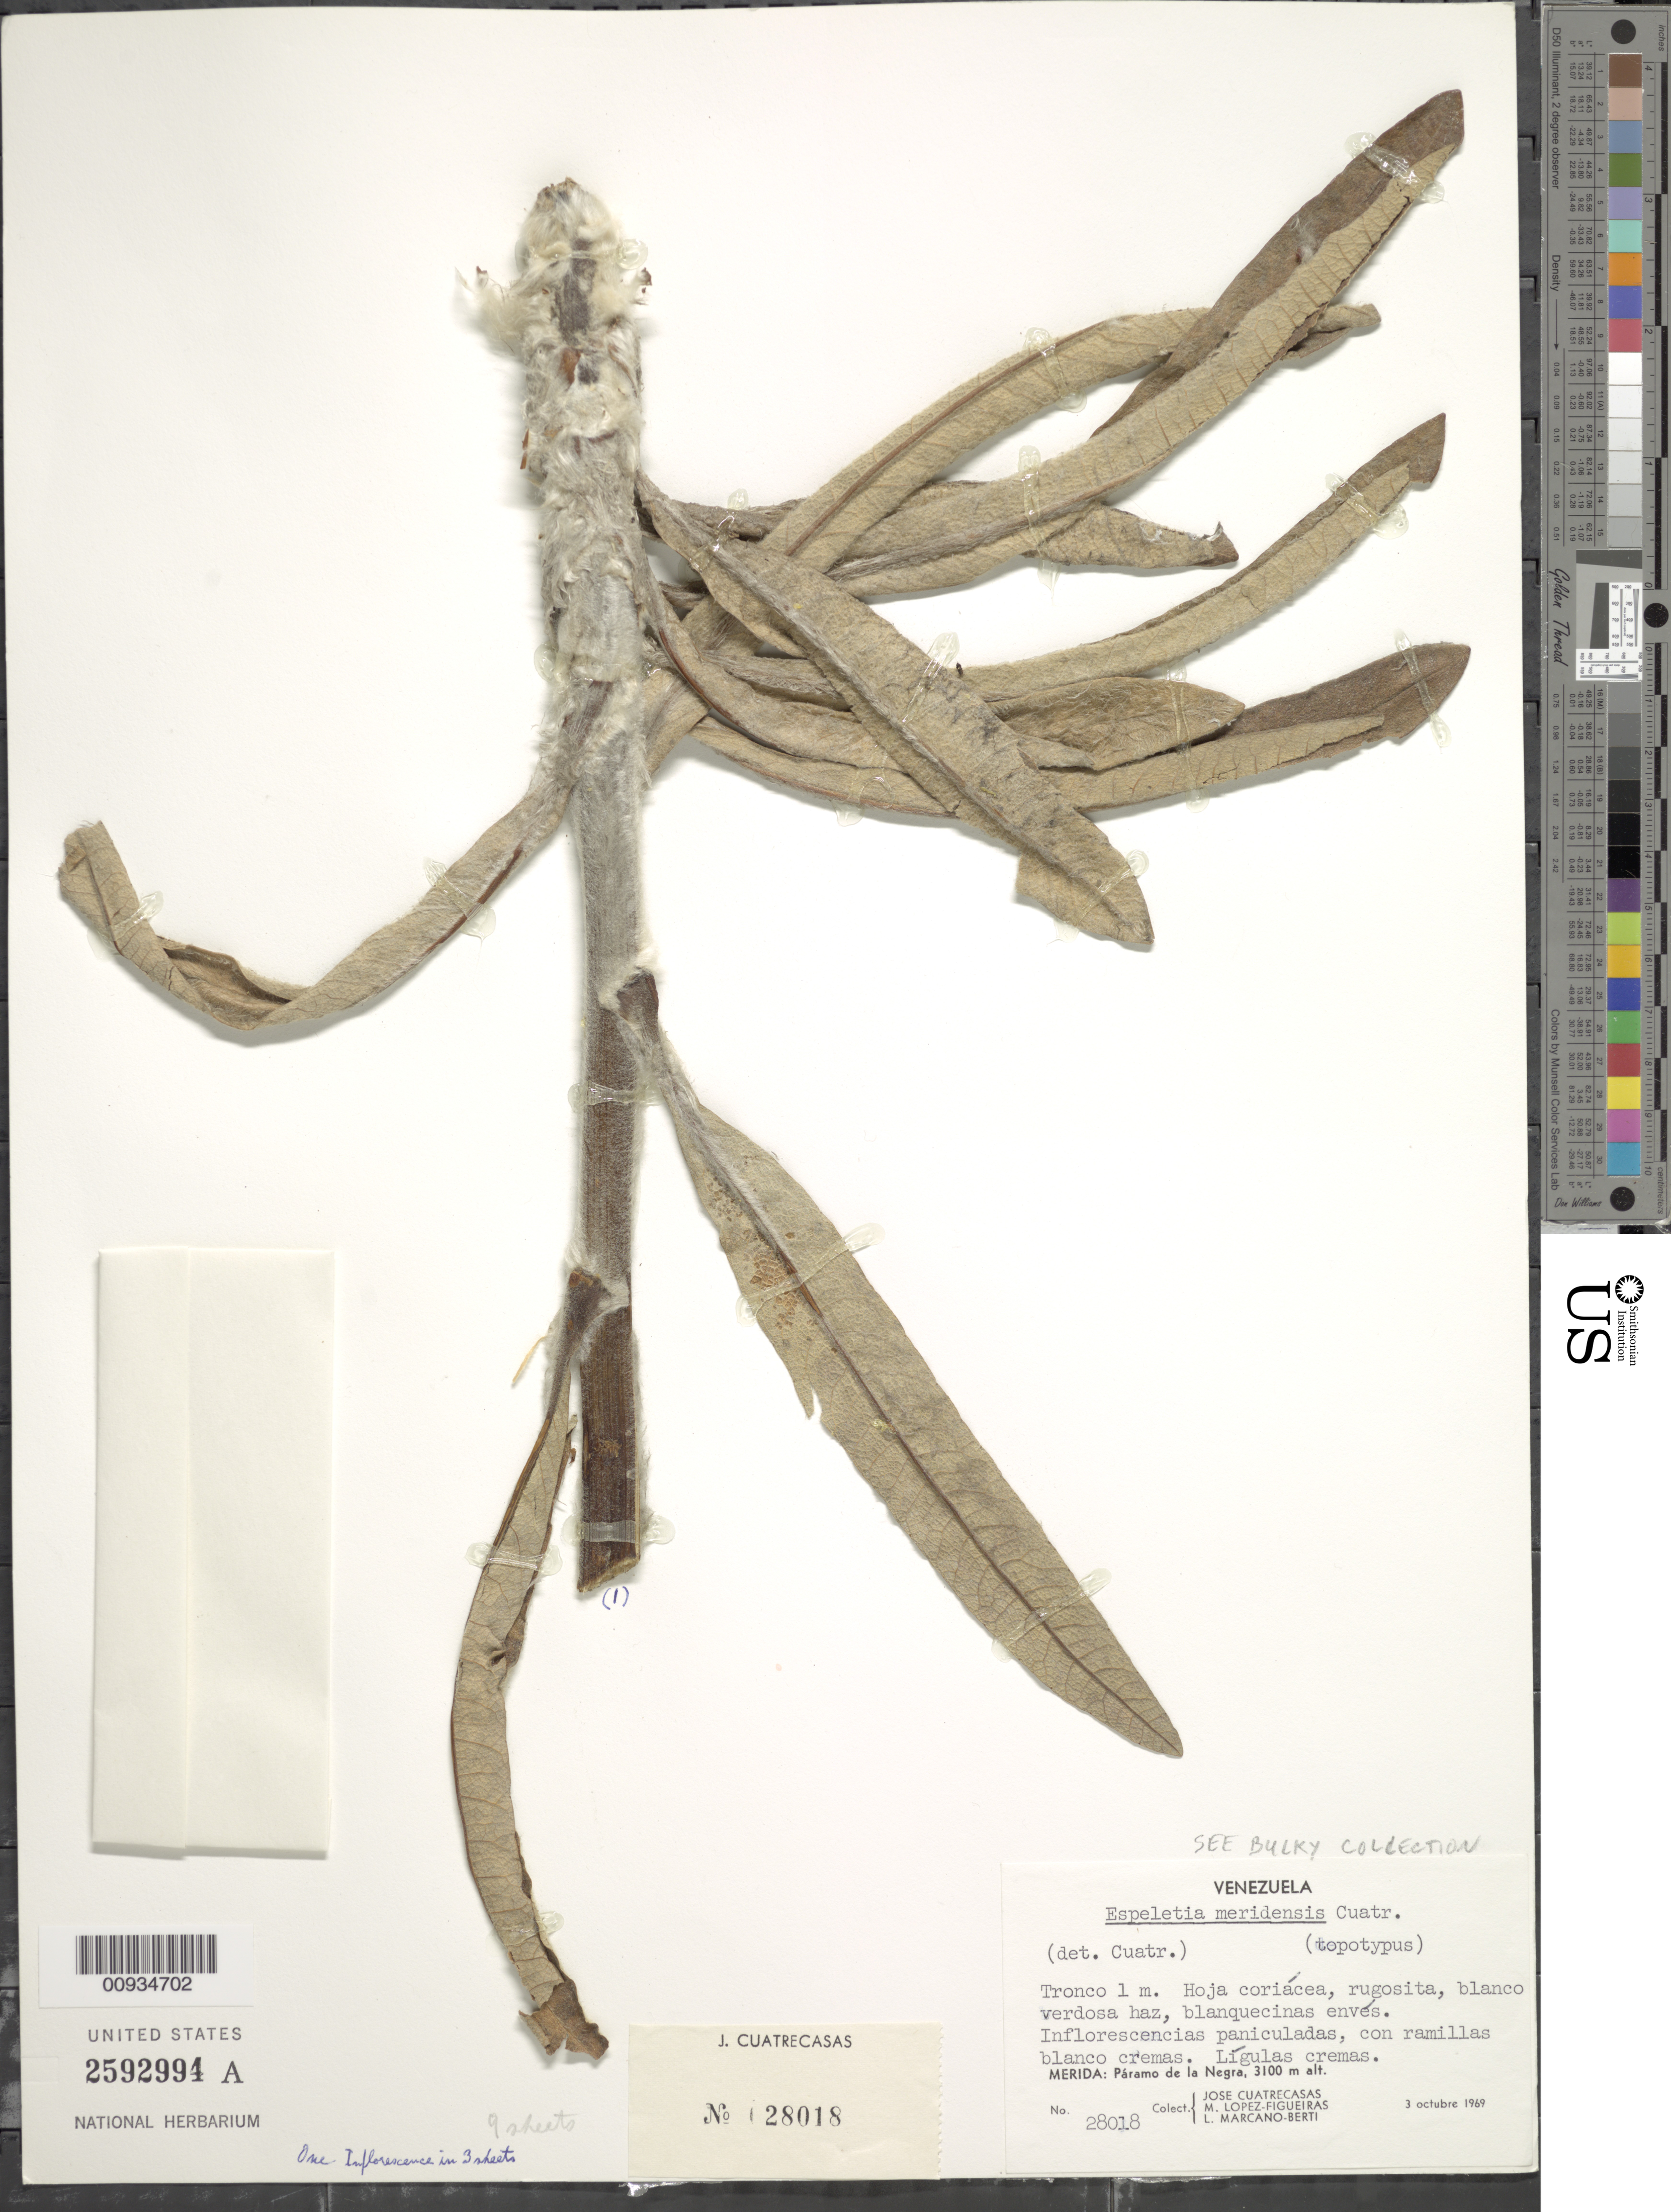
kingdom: Plantae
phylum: Tracheophyta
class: Magnoliopsida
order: Asterales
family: Asteraceae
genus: Espeletiopsis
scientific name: Espeletiopsis meridensis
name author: (Cuatrec.) Cuatrec.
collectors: J. Cuatrecasas, M. López Figueiras & L. Marcano-Berti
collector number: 28018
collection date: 1969-10-03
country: Venezuela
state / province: Mérida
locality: Merida: Paramop de la Negra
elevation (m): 3100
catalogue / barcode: US 2592994A